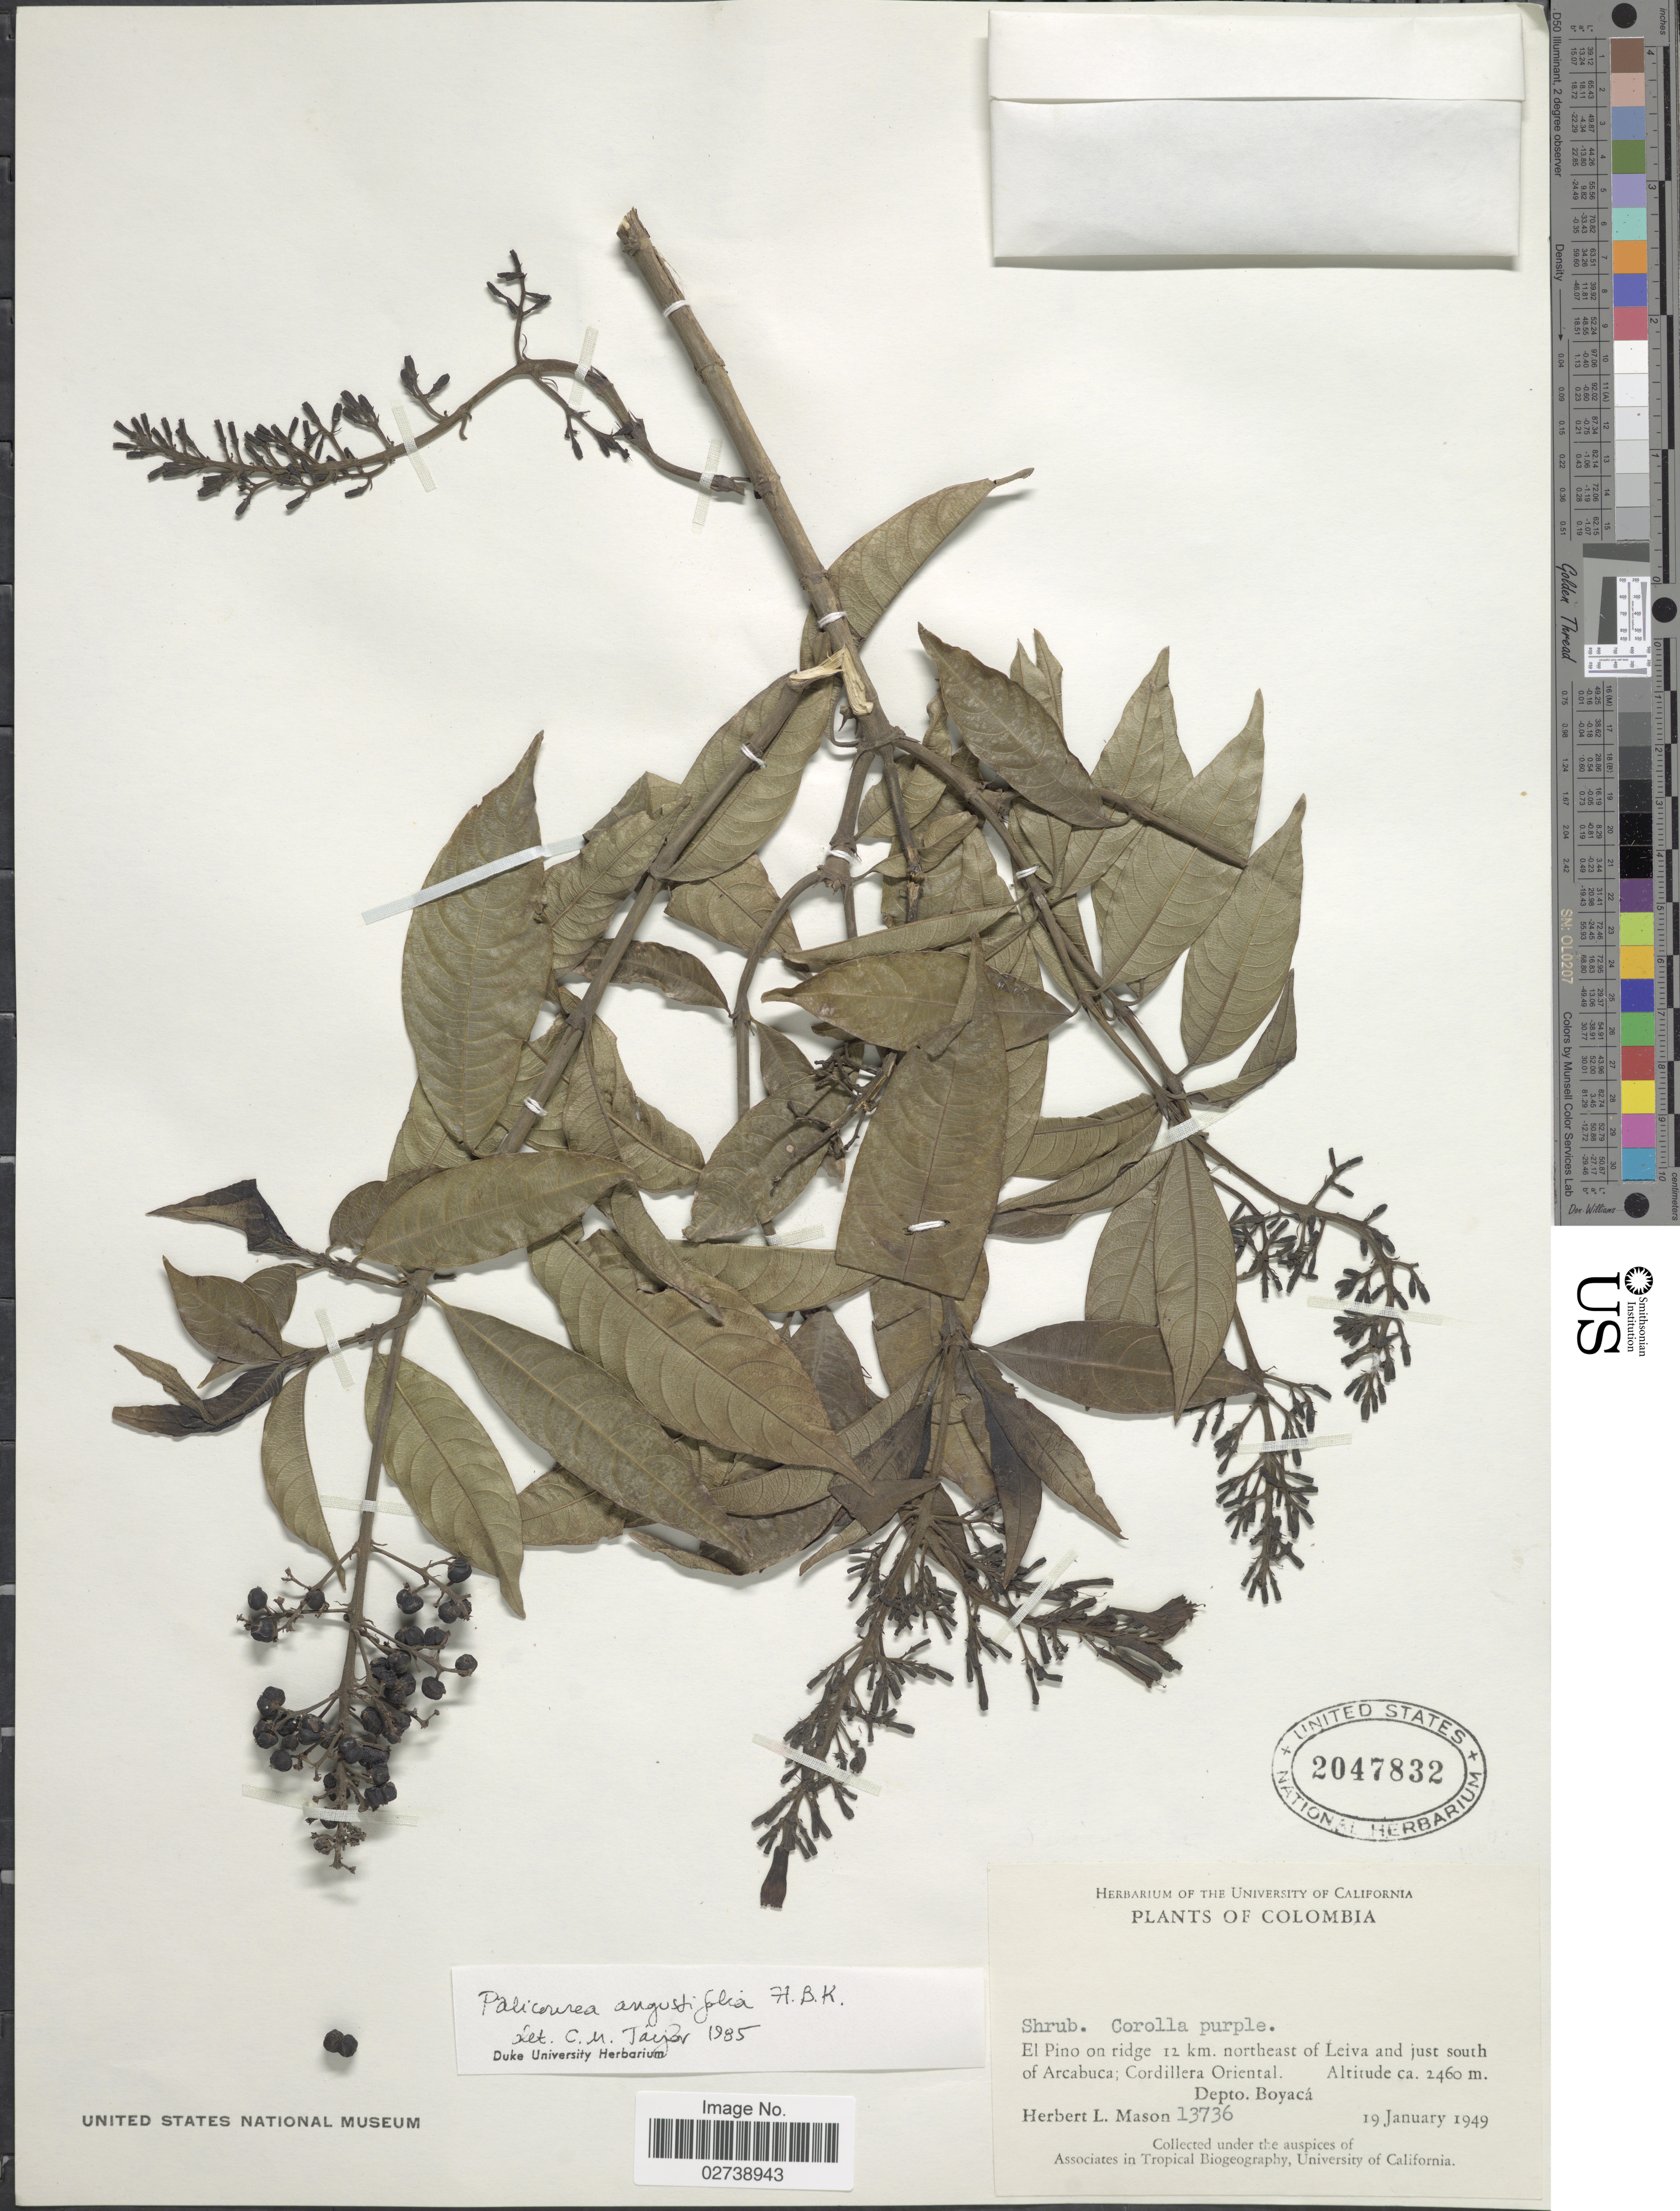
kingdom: Plantae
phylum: Tracheophyta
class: Magnoliopsida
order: Gentianales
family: Rubiaceae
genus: Palicourea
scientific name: Palicourea angustifolia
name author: Kunth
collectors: H. L. Mason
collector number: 13736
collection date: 1949-01-19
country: Colombia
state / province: Boyacá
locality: Colombia, El Pino on ridge 12 km. northeast of Leiva and just south of Arcabuca; Cordillera Oriental. Depto. Boyaca.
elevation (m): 2460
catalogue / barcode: US 2047832